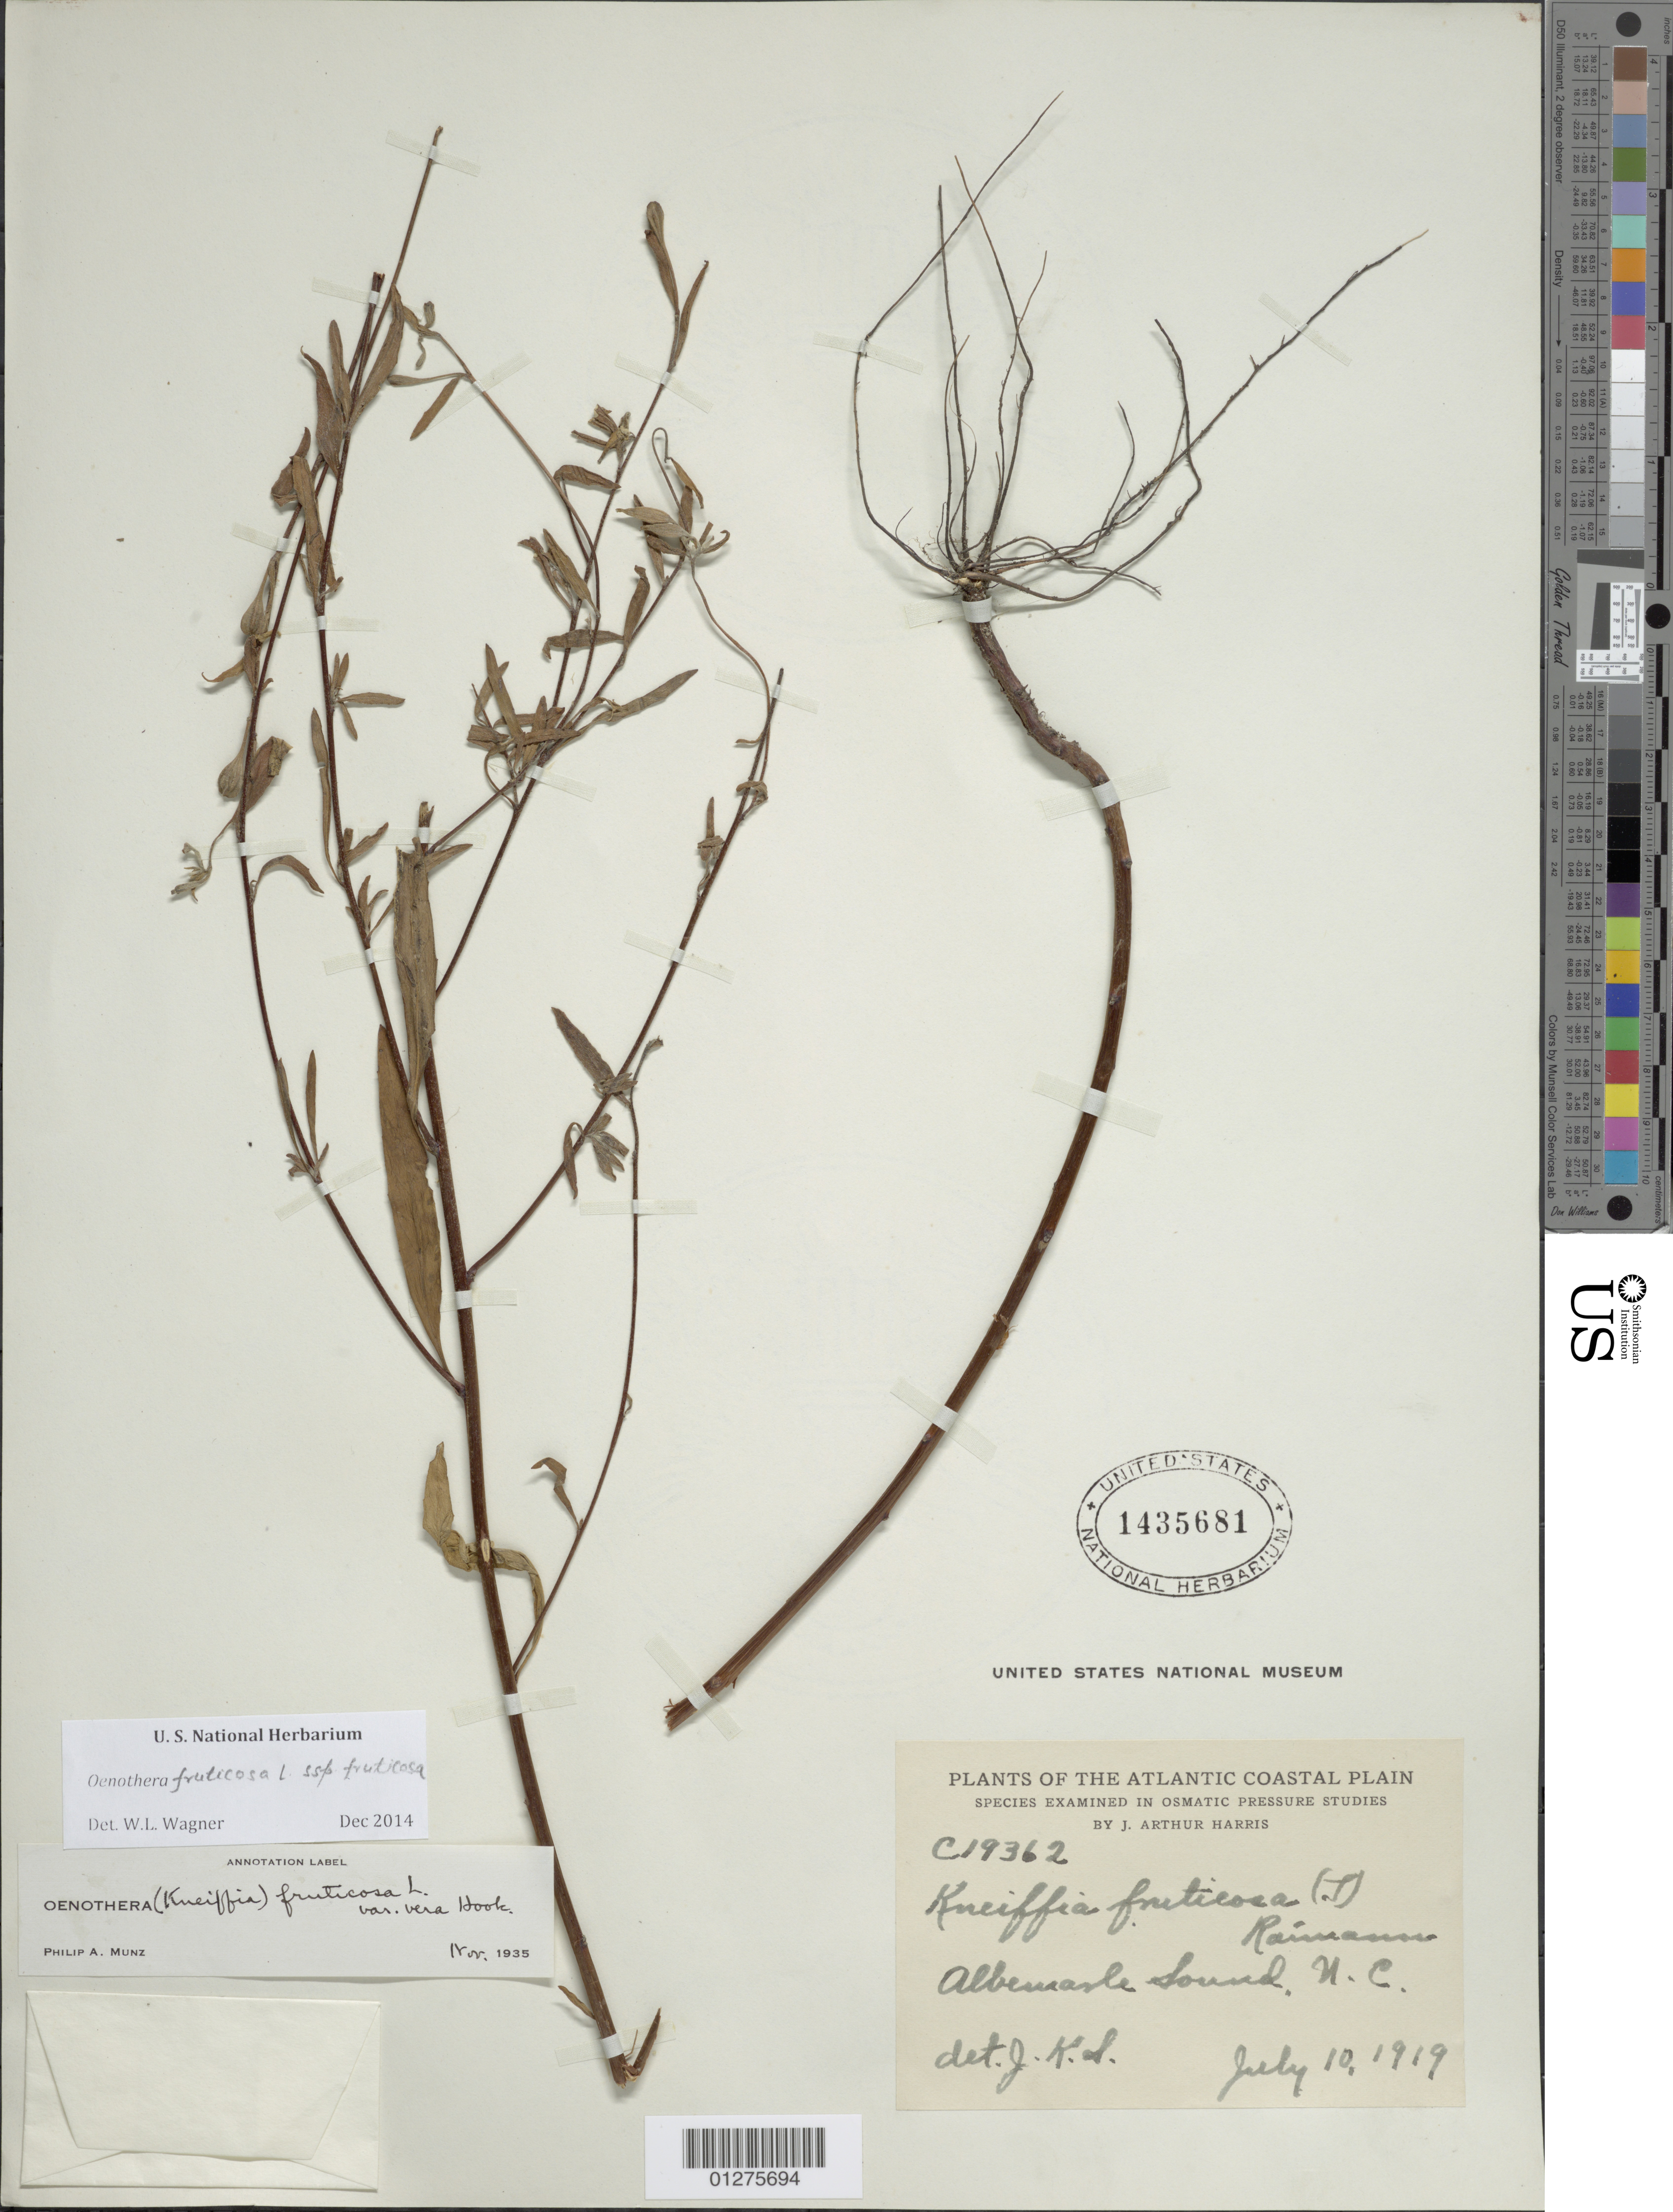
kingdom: Plantae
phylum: Tracheophyta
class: Magnoliopsida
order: Myrtales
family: Onagraceae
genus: Oenothera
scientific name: Oenothera fruticosa subsp. fruticosa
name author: L.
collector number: C19362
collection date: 1919-07-10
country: United States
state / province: North Carolina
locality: Albemarle Sound.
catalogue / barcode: US 1435681